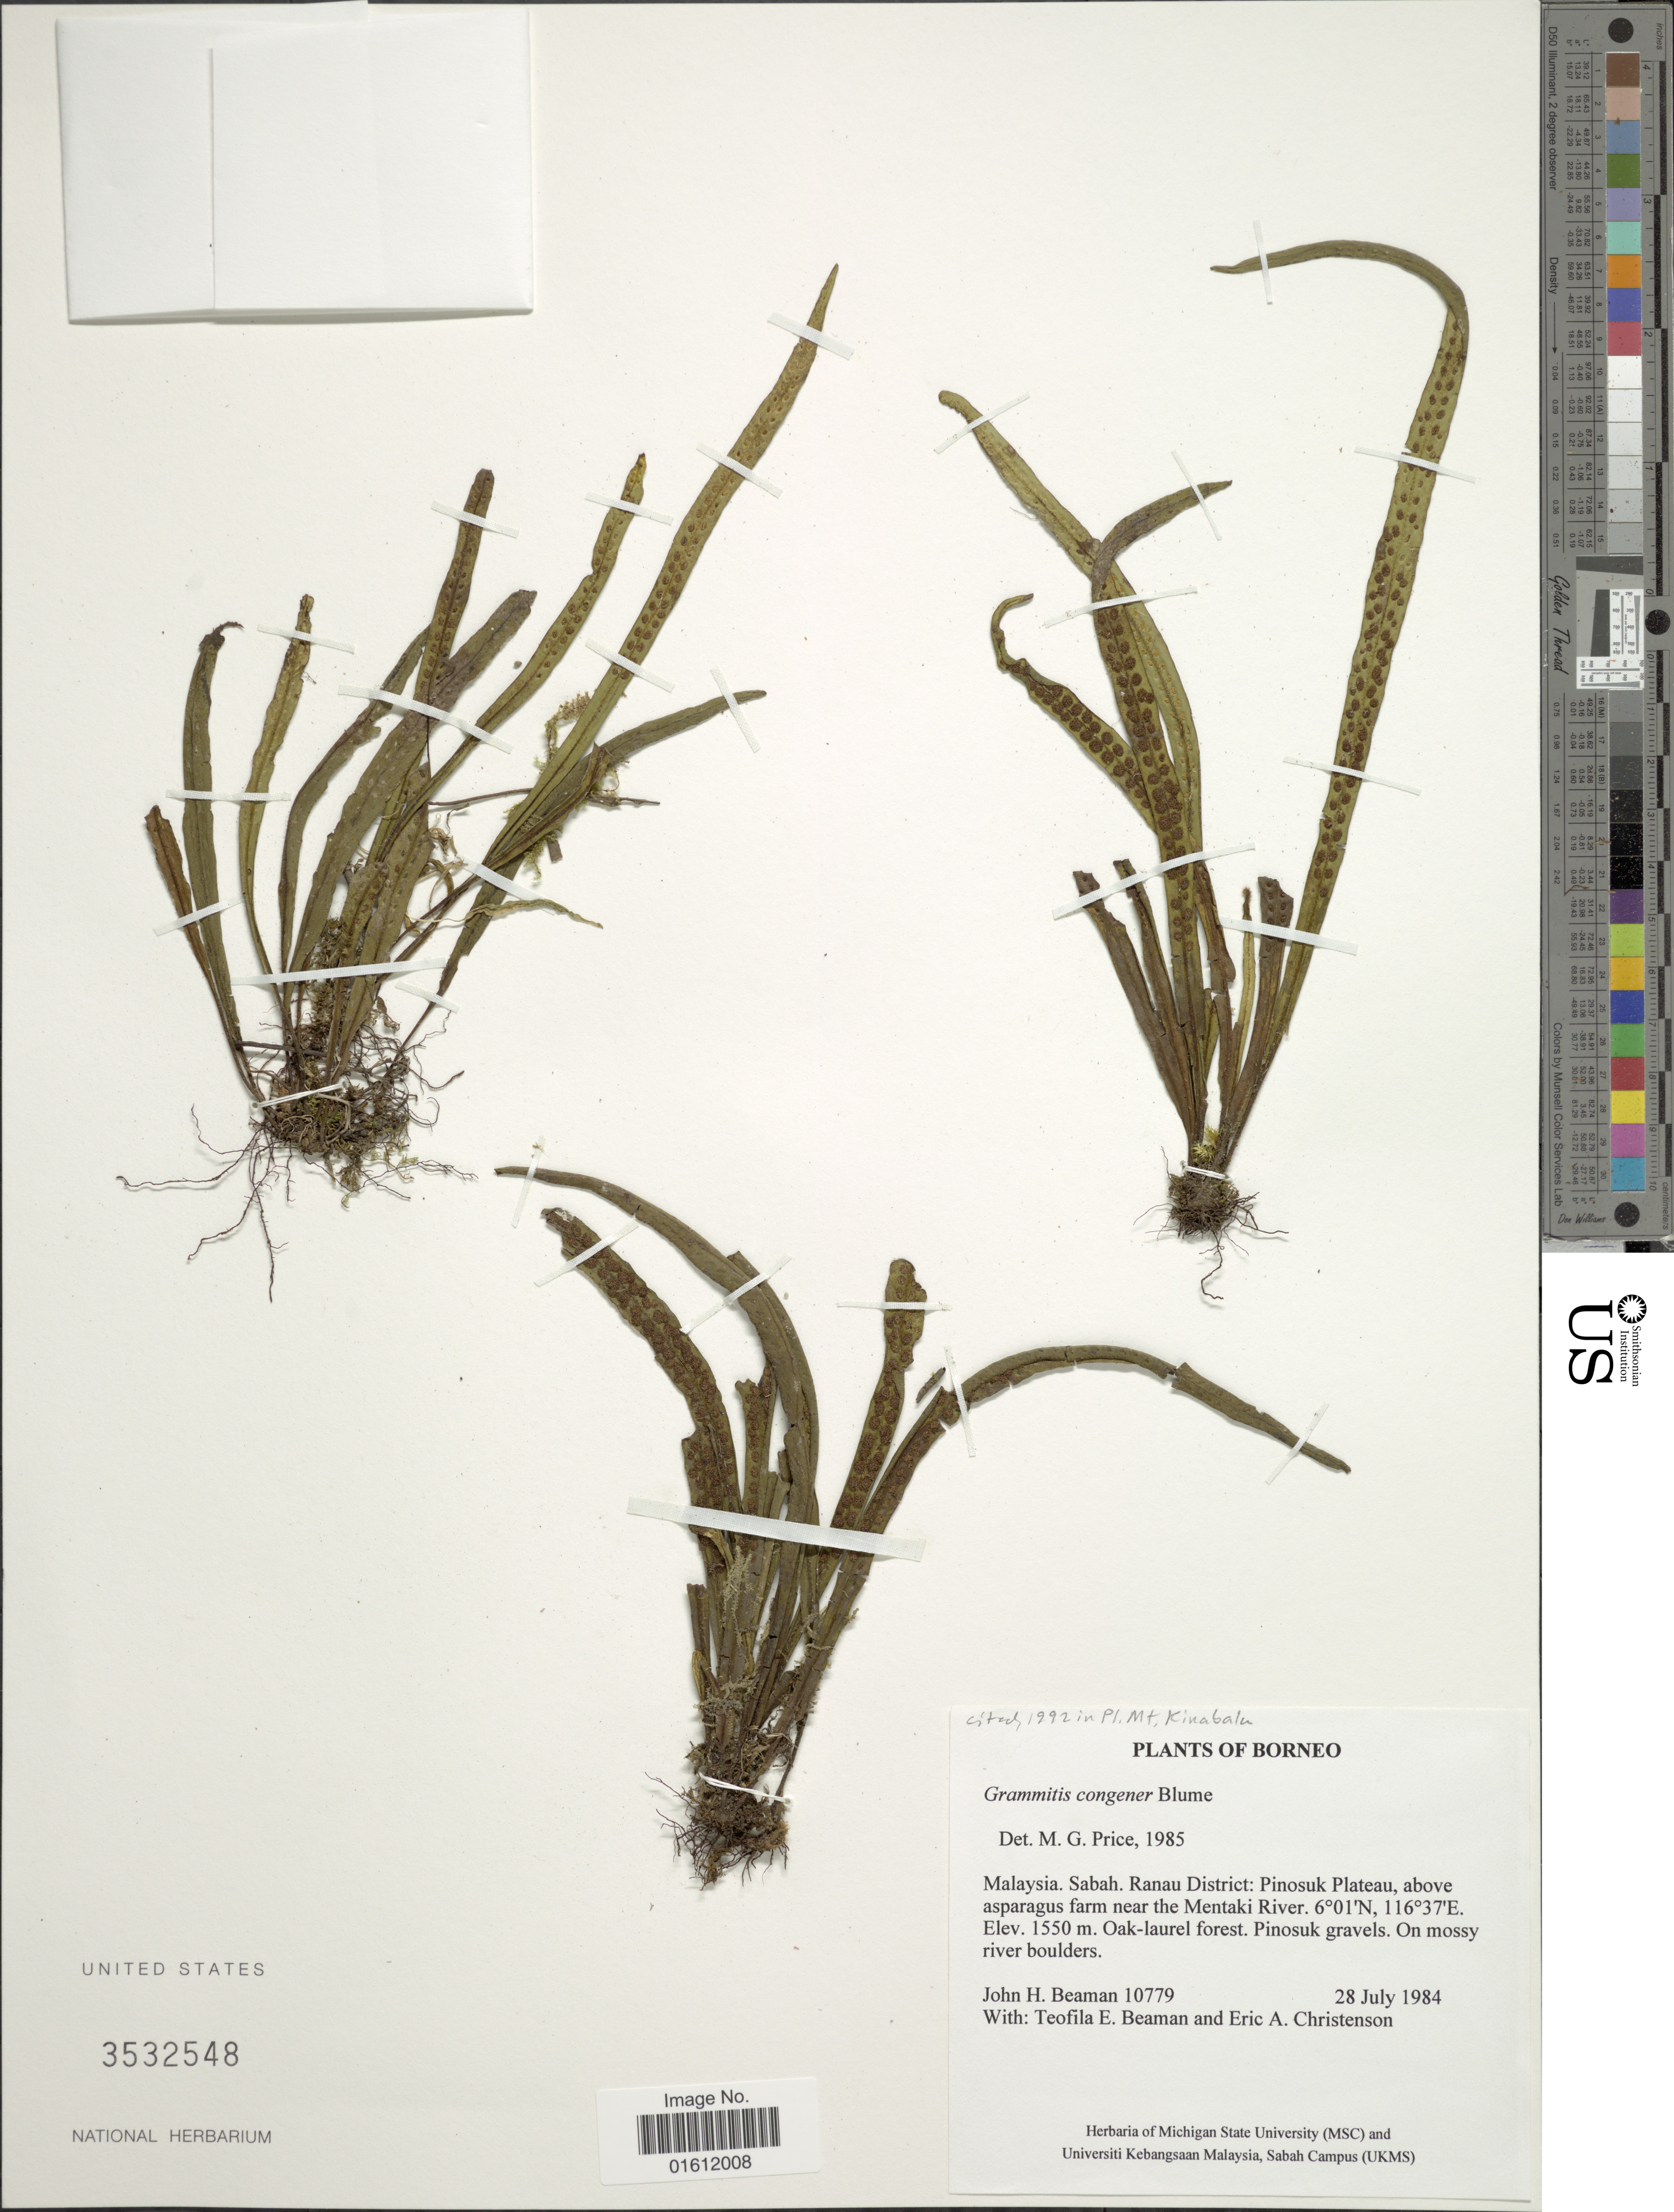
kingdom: Plantae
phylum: Tracheophyta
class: Polypodiopsida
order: Polypodiales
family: Polypodiaceae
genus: Oreogrammitis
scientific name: Oreogrammitis congener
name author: (Blume) Parris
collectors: J. H. Beaman, T. E. Beaman & E. A. Christenson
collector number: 10779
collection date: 1984-07-28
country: Malaysia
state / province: Sabah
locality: Borneo, Ranau District: Pinosuk Plateau, above asparagus farm near the Mentaki River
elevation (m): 1550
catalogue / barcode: US 3532548